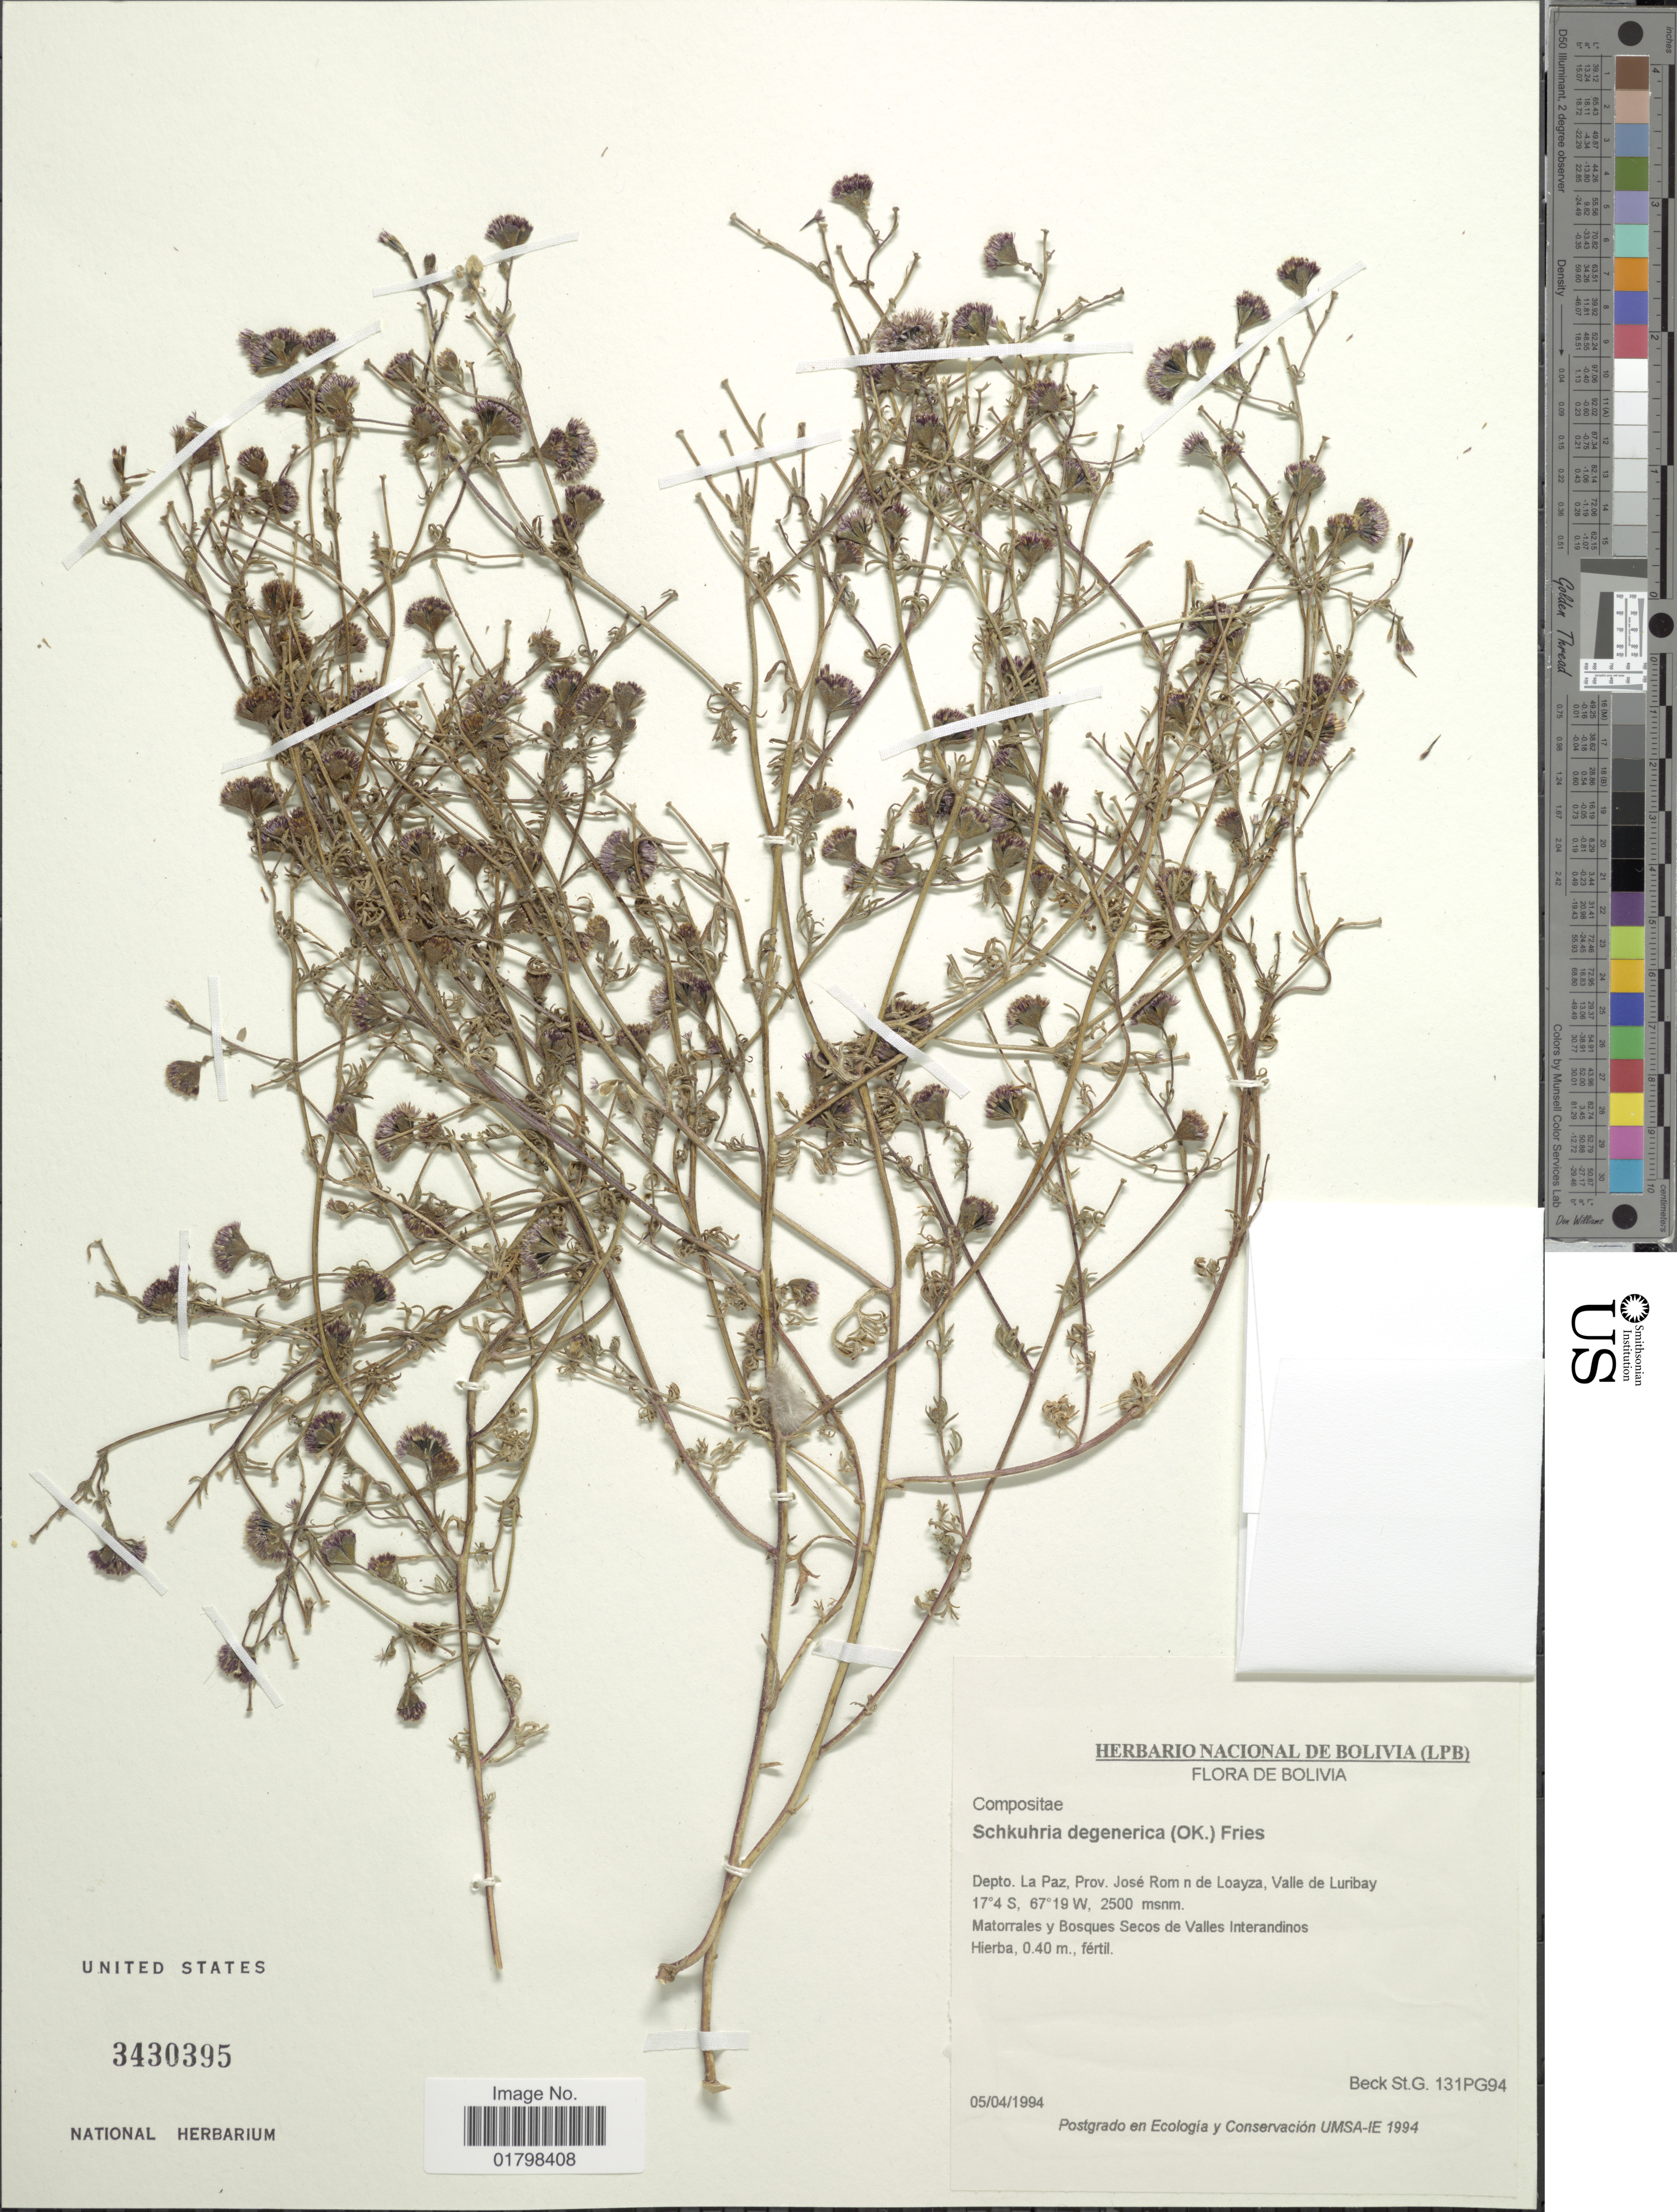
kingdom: Plantae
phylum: Tracheophyta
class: Magnoliopsida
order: Asterales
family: Asteraceae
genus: Schkuhria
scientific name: Schkuhria degenerica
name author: (Kuntze) R.E. Fr.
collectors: S. G. Beck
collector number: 131PG94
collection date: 1994-04-05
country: Bolivia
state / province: La Paz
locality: Prov. Jose Rom n de Loayza, Valle de Luribay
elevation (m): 2500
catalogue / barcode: US 3430395